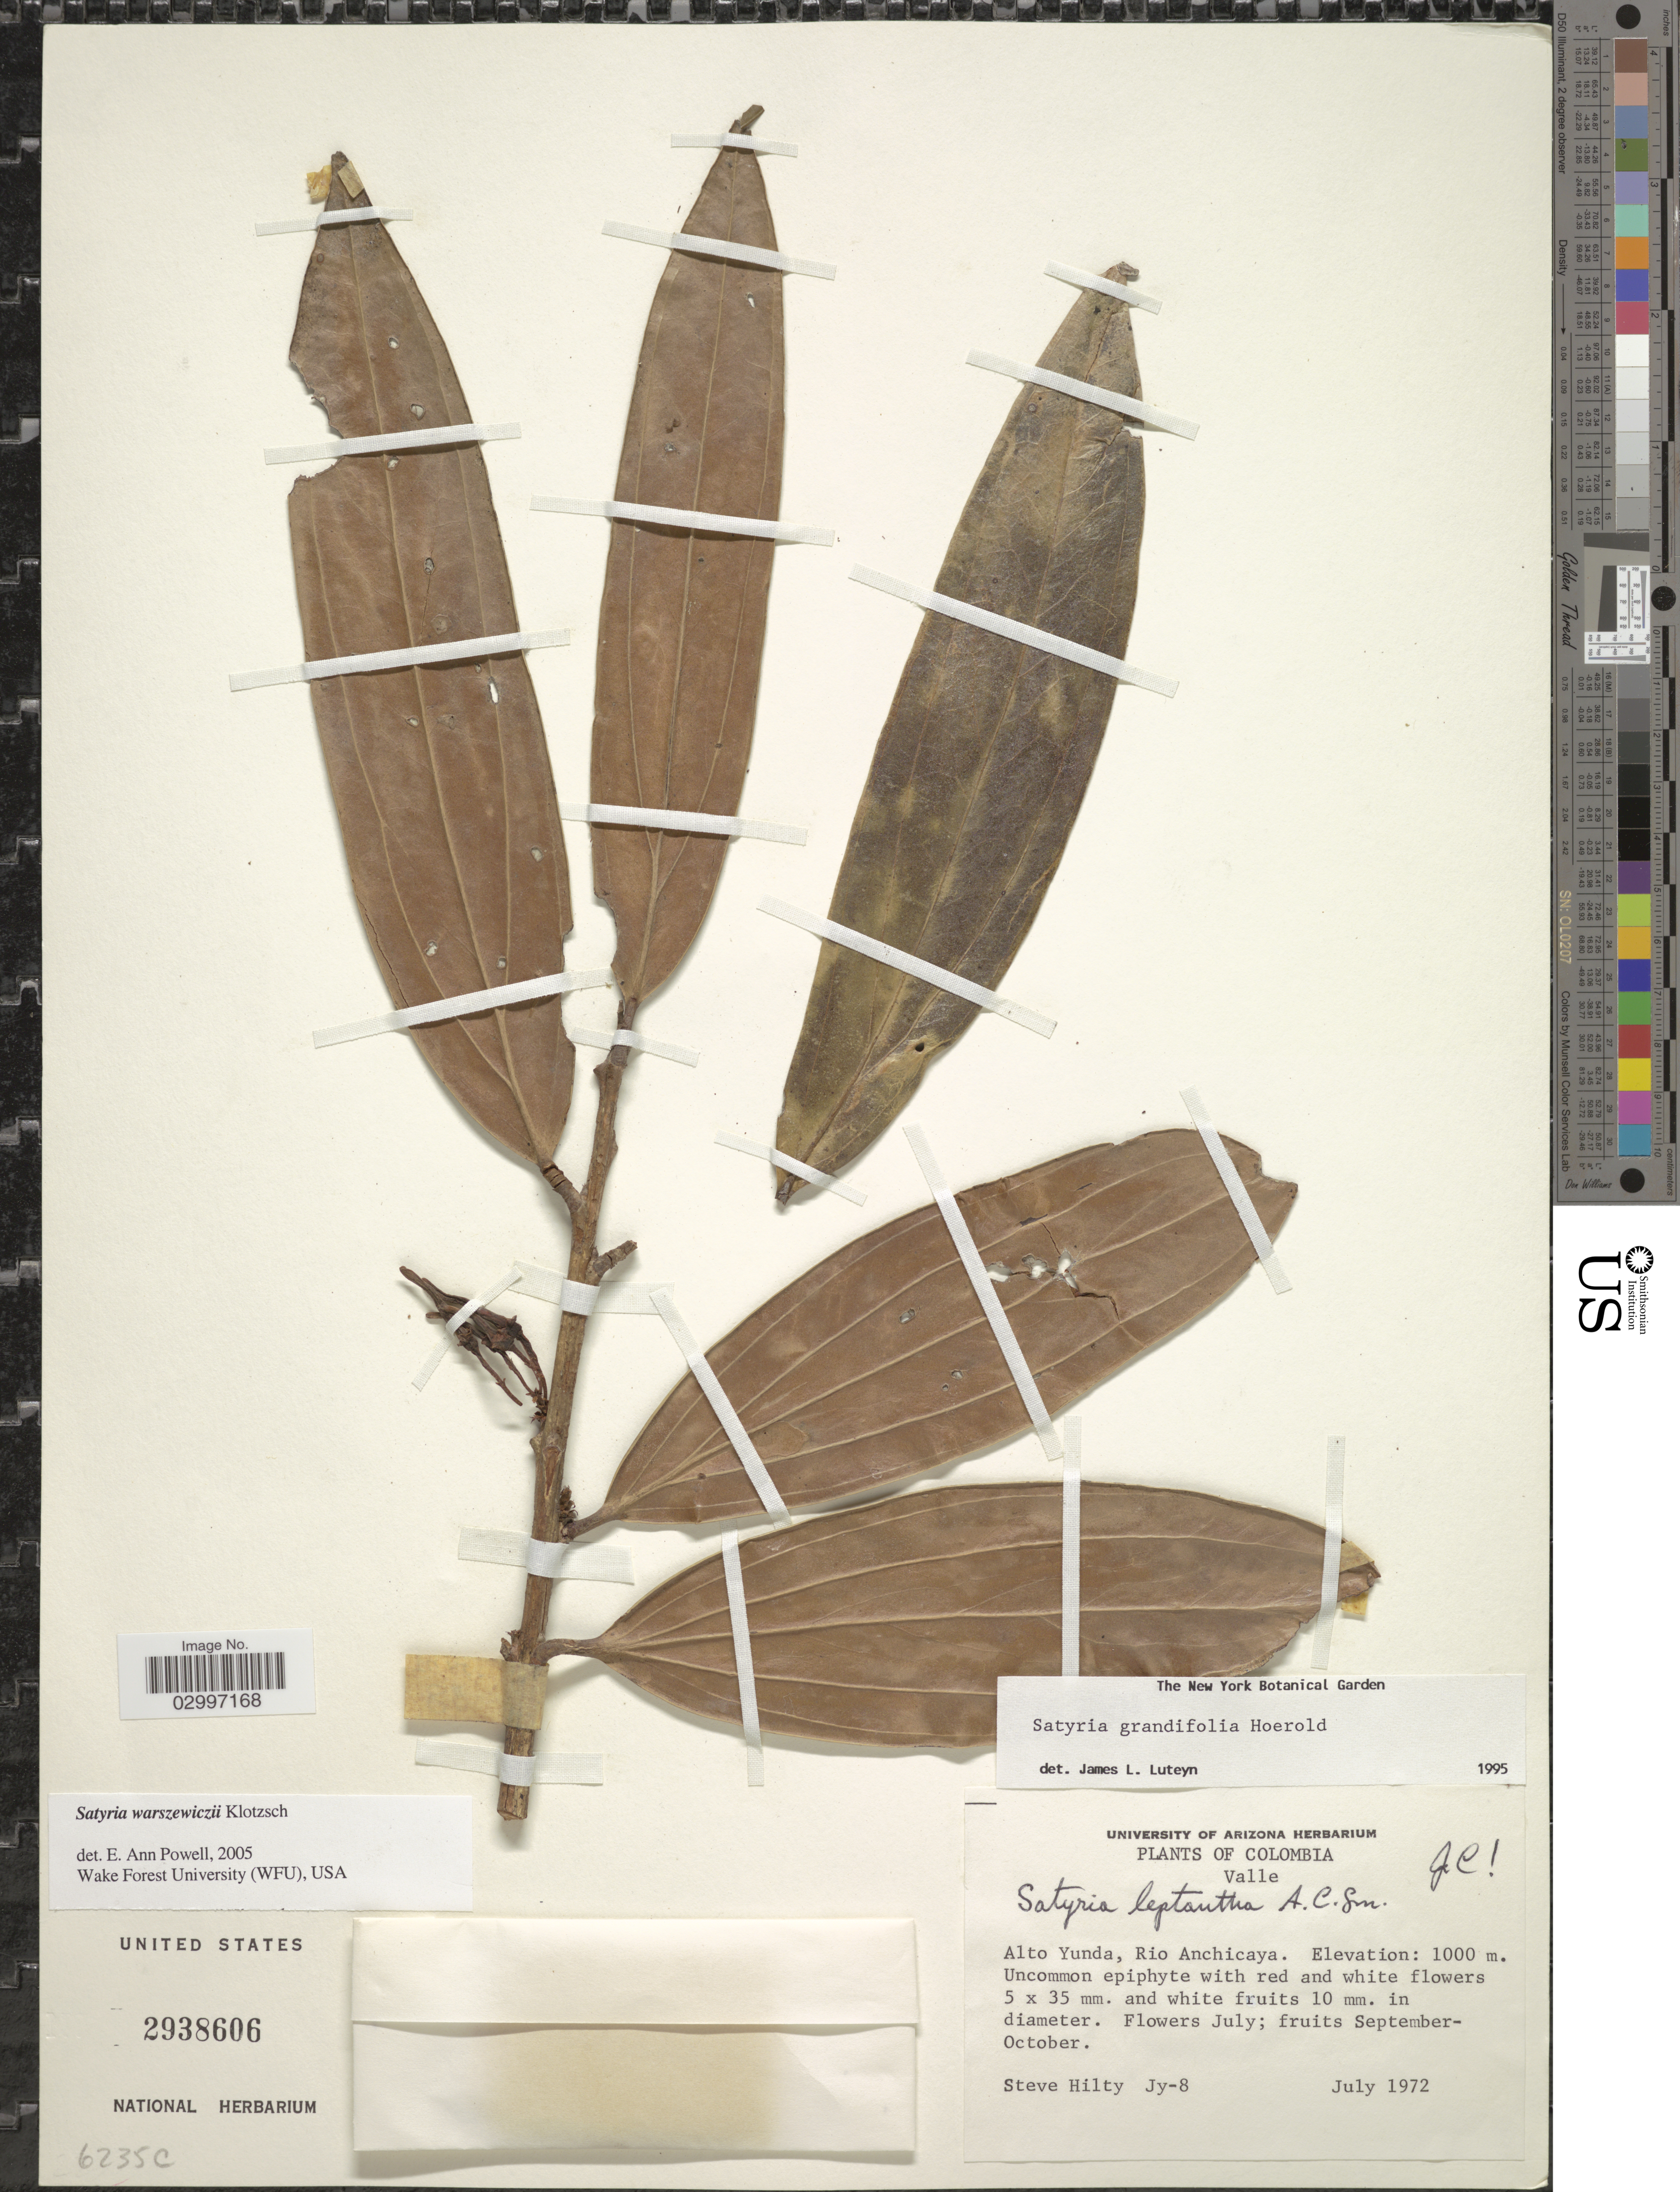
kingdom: Plantae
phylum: Tracheophyta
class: Magnoliopsida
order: Ericales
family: Ericaceae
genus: Satyria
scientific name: Satyria panurensis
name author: (Benth. ex Meisn.) Benth. & Hook. f. ex Nied.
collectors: S. Hilty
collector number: Jy-8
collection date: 1972-07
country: Colombia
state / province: Valle del Cauca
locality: Alto Yunda, Rio Anchicaya. Valle.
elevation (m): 1000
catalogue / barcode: US 2938606